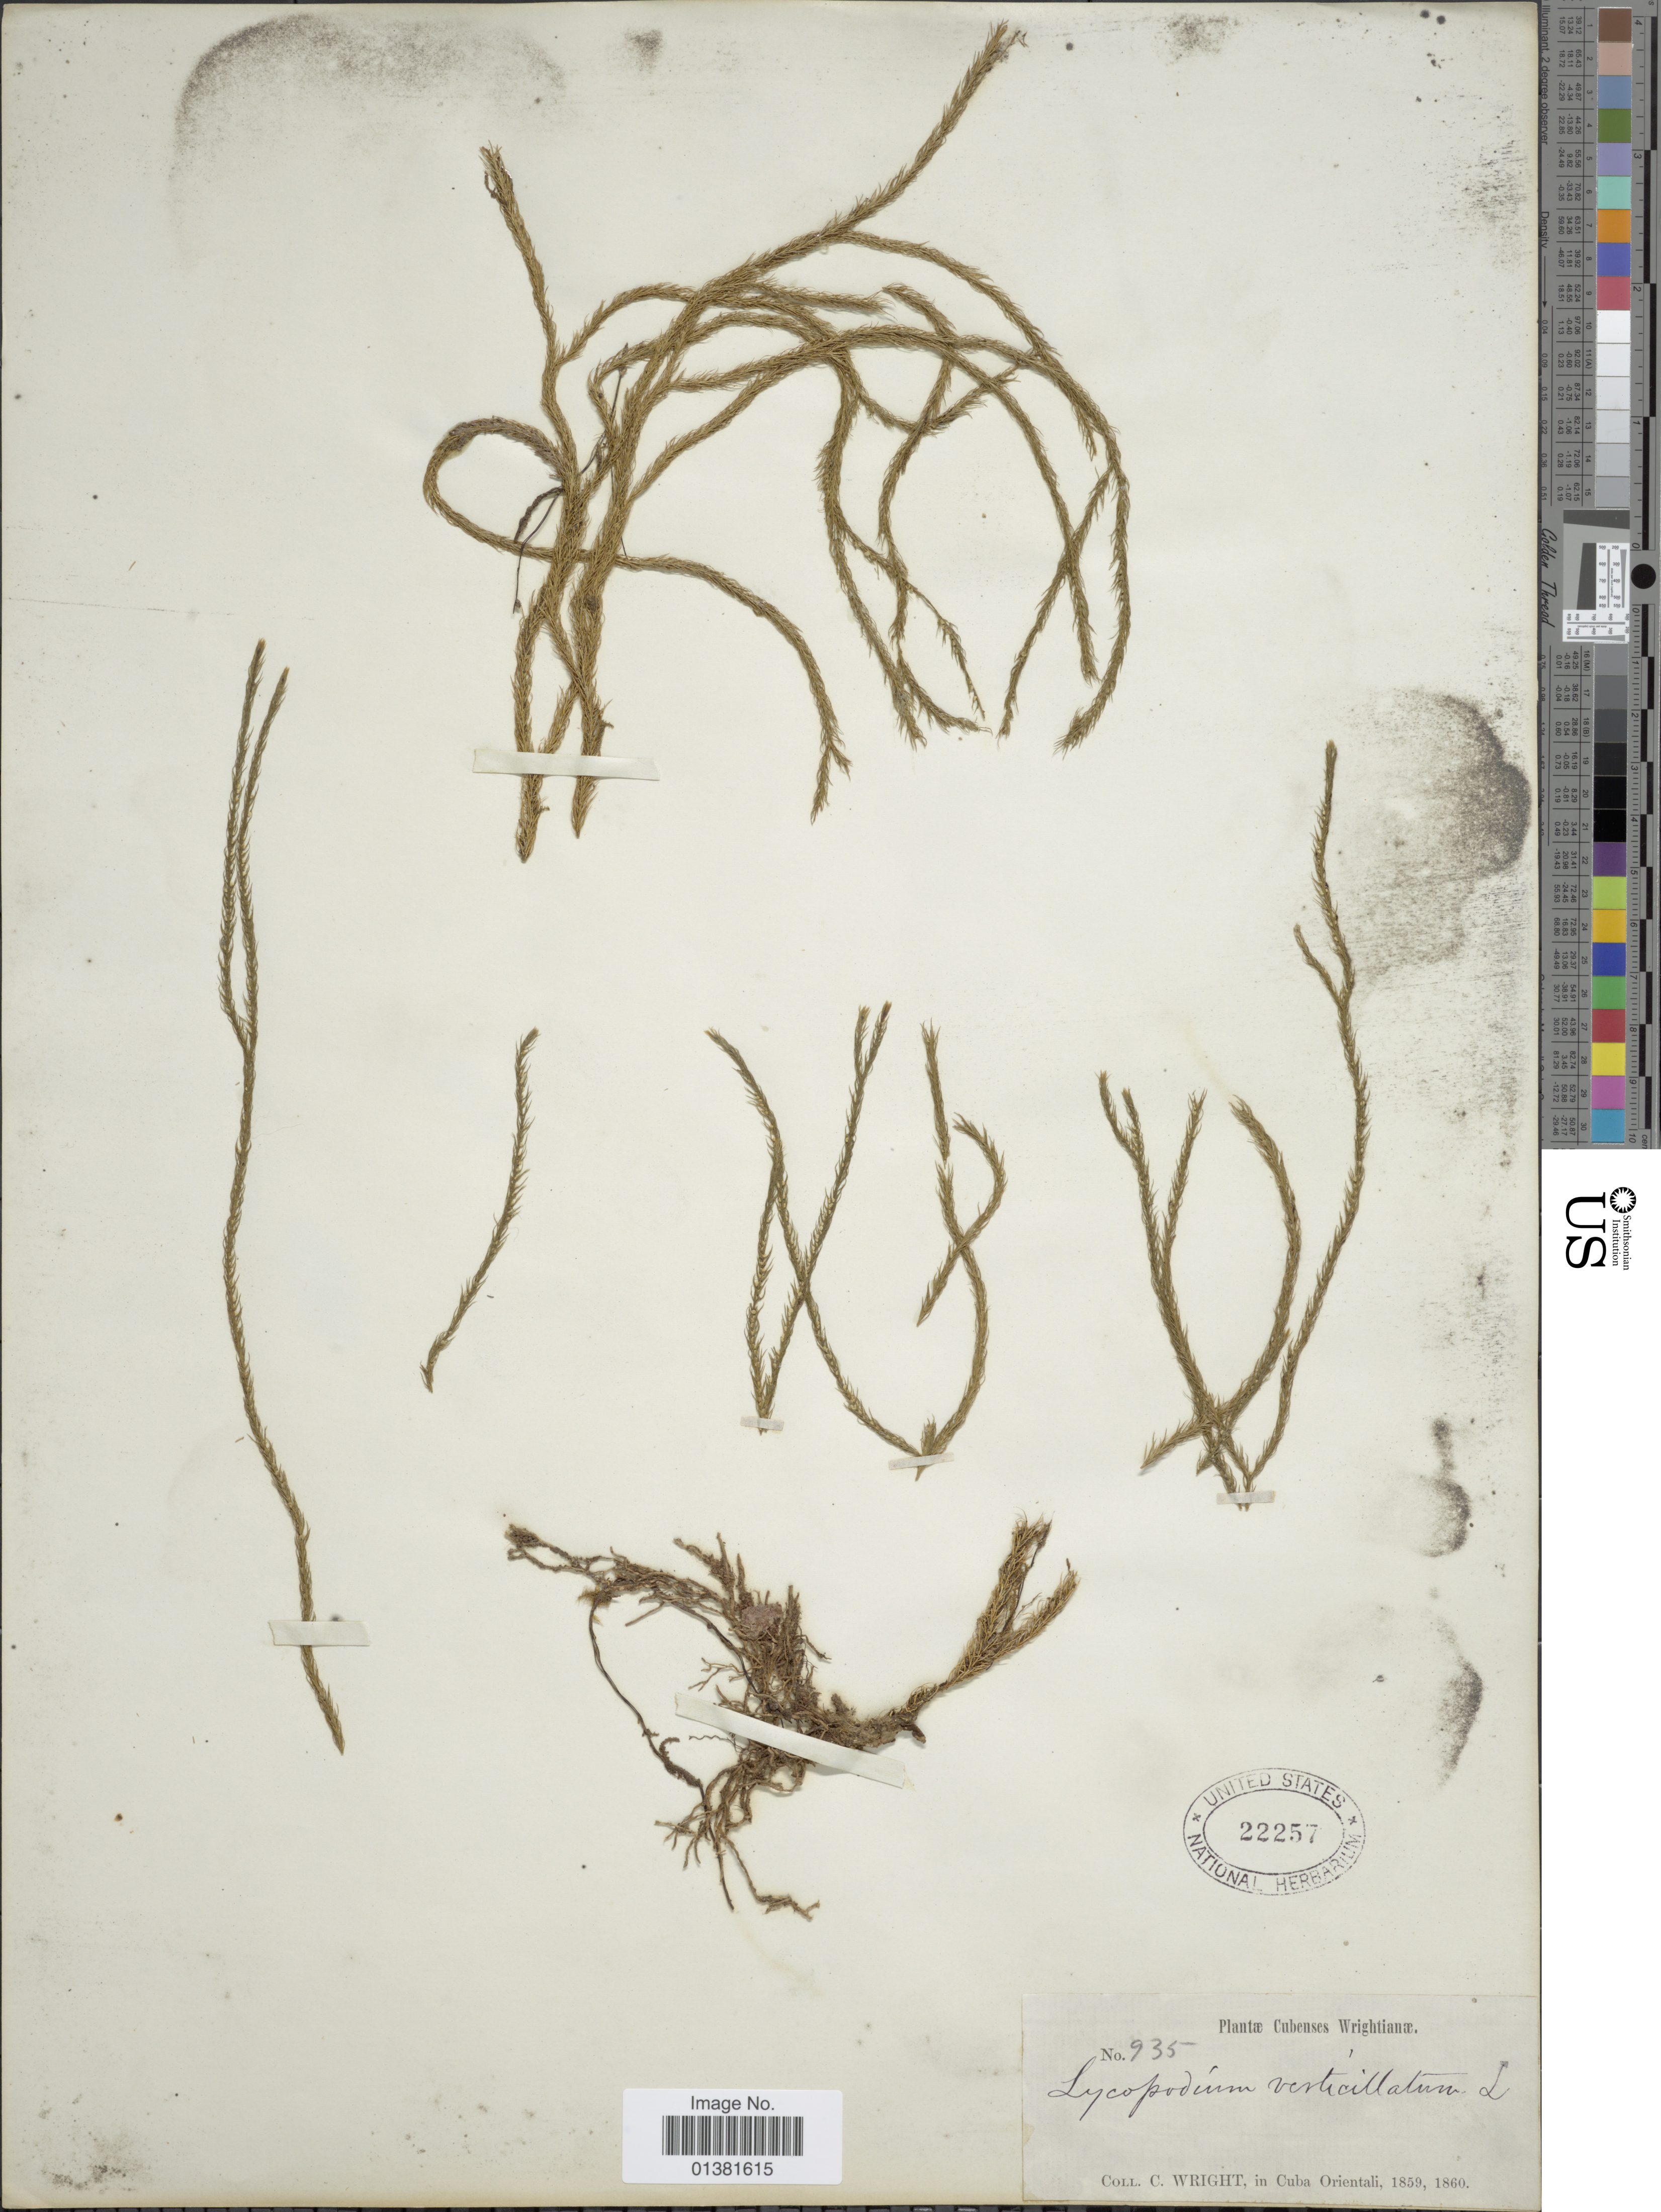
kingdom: Plantae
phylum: Tracheophyta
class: Lycopodiopsida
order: Lycopodiales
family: Lycopodiaceae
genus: Phlegmariurus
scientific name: Phlegmariurus filiformis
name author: (Sw.) W.H. Wagner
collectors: C. Wright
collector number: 935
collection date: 1859/1860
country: Cuba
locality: Cuba Orientali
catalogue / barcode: US 22257